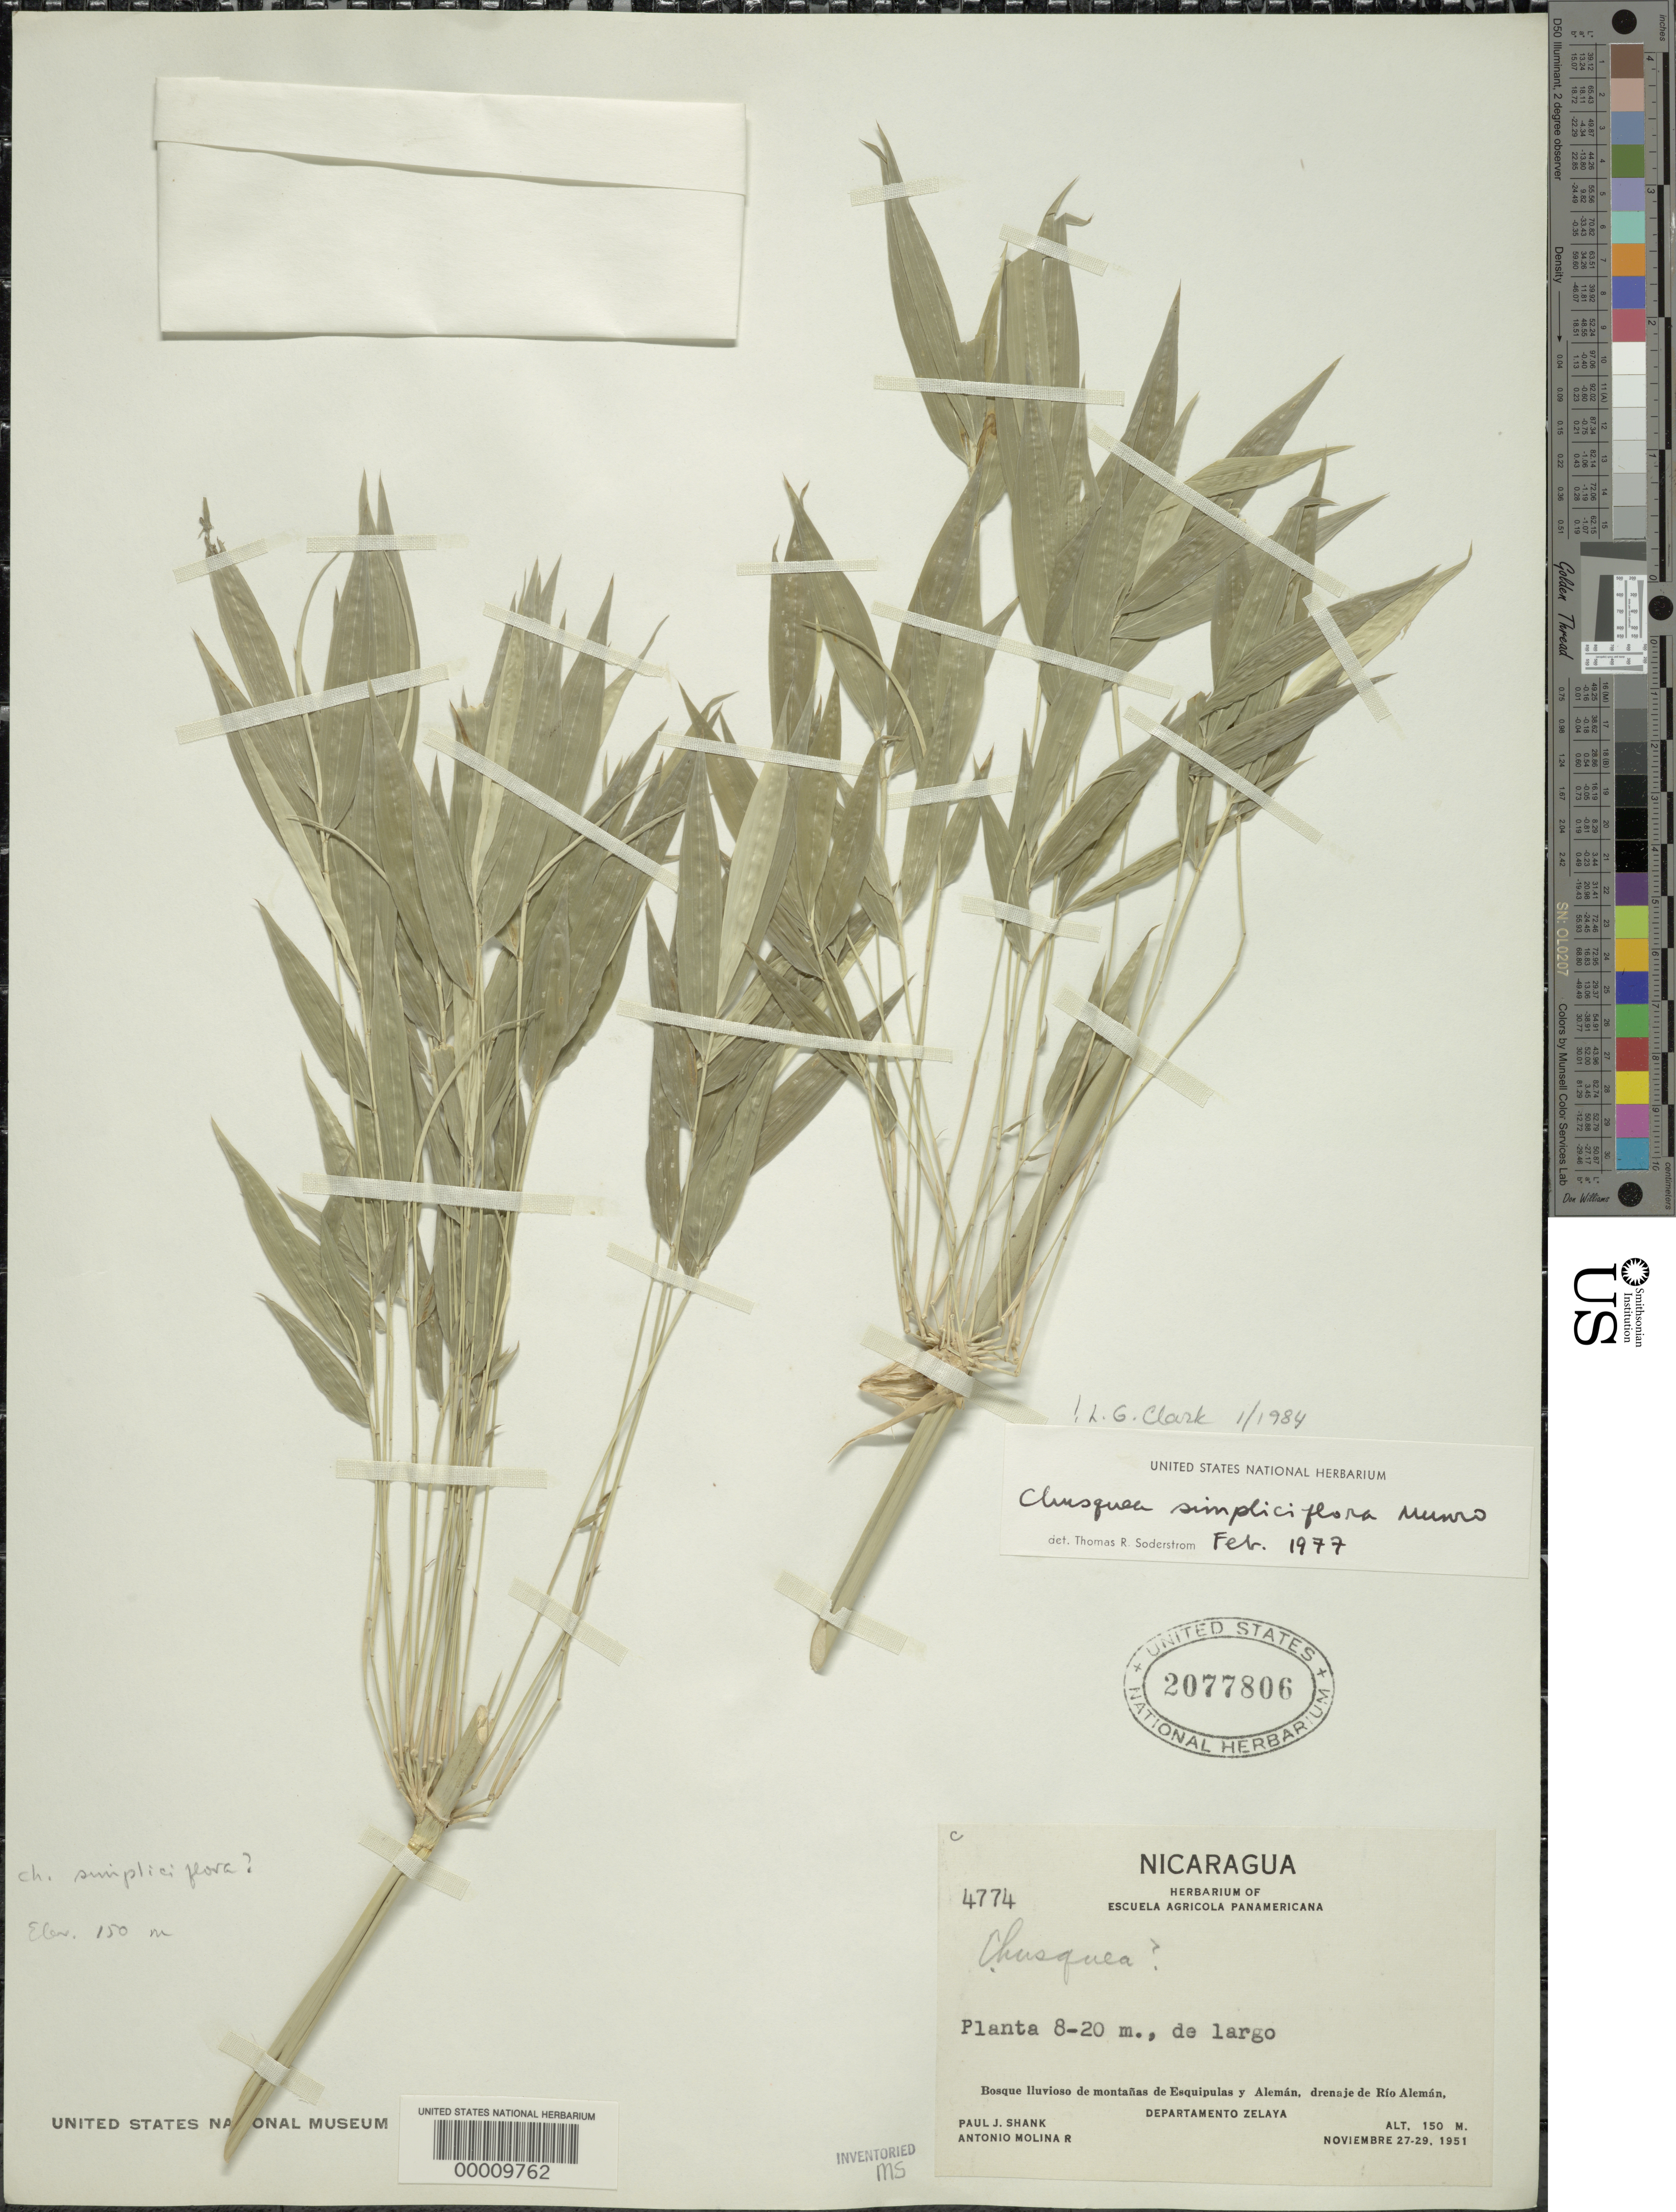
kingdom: Plantae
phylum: Tracheophyta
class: Liliopsida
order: Poales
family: Poaceae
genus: Chusquea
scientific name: Chusquea simpliciflora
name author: Munro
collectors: P. J. Shank & A. Molina R.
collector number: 4774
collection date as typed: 27 Nov 1951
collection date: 1951-11-27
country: Nicaragua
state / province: Atlántico Norte / Atlántico Sur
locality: Aleman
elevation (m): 150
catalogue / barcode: US 2077806